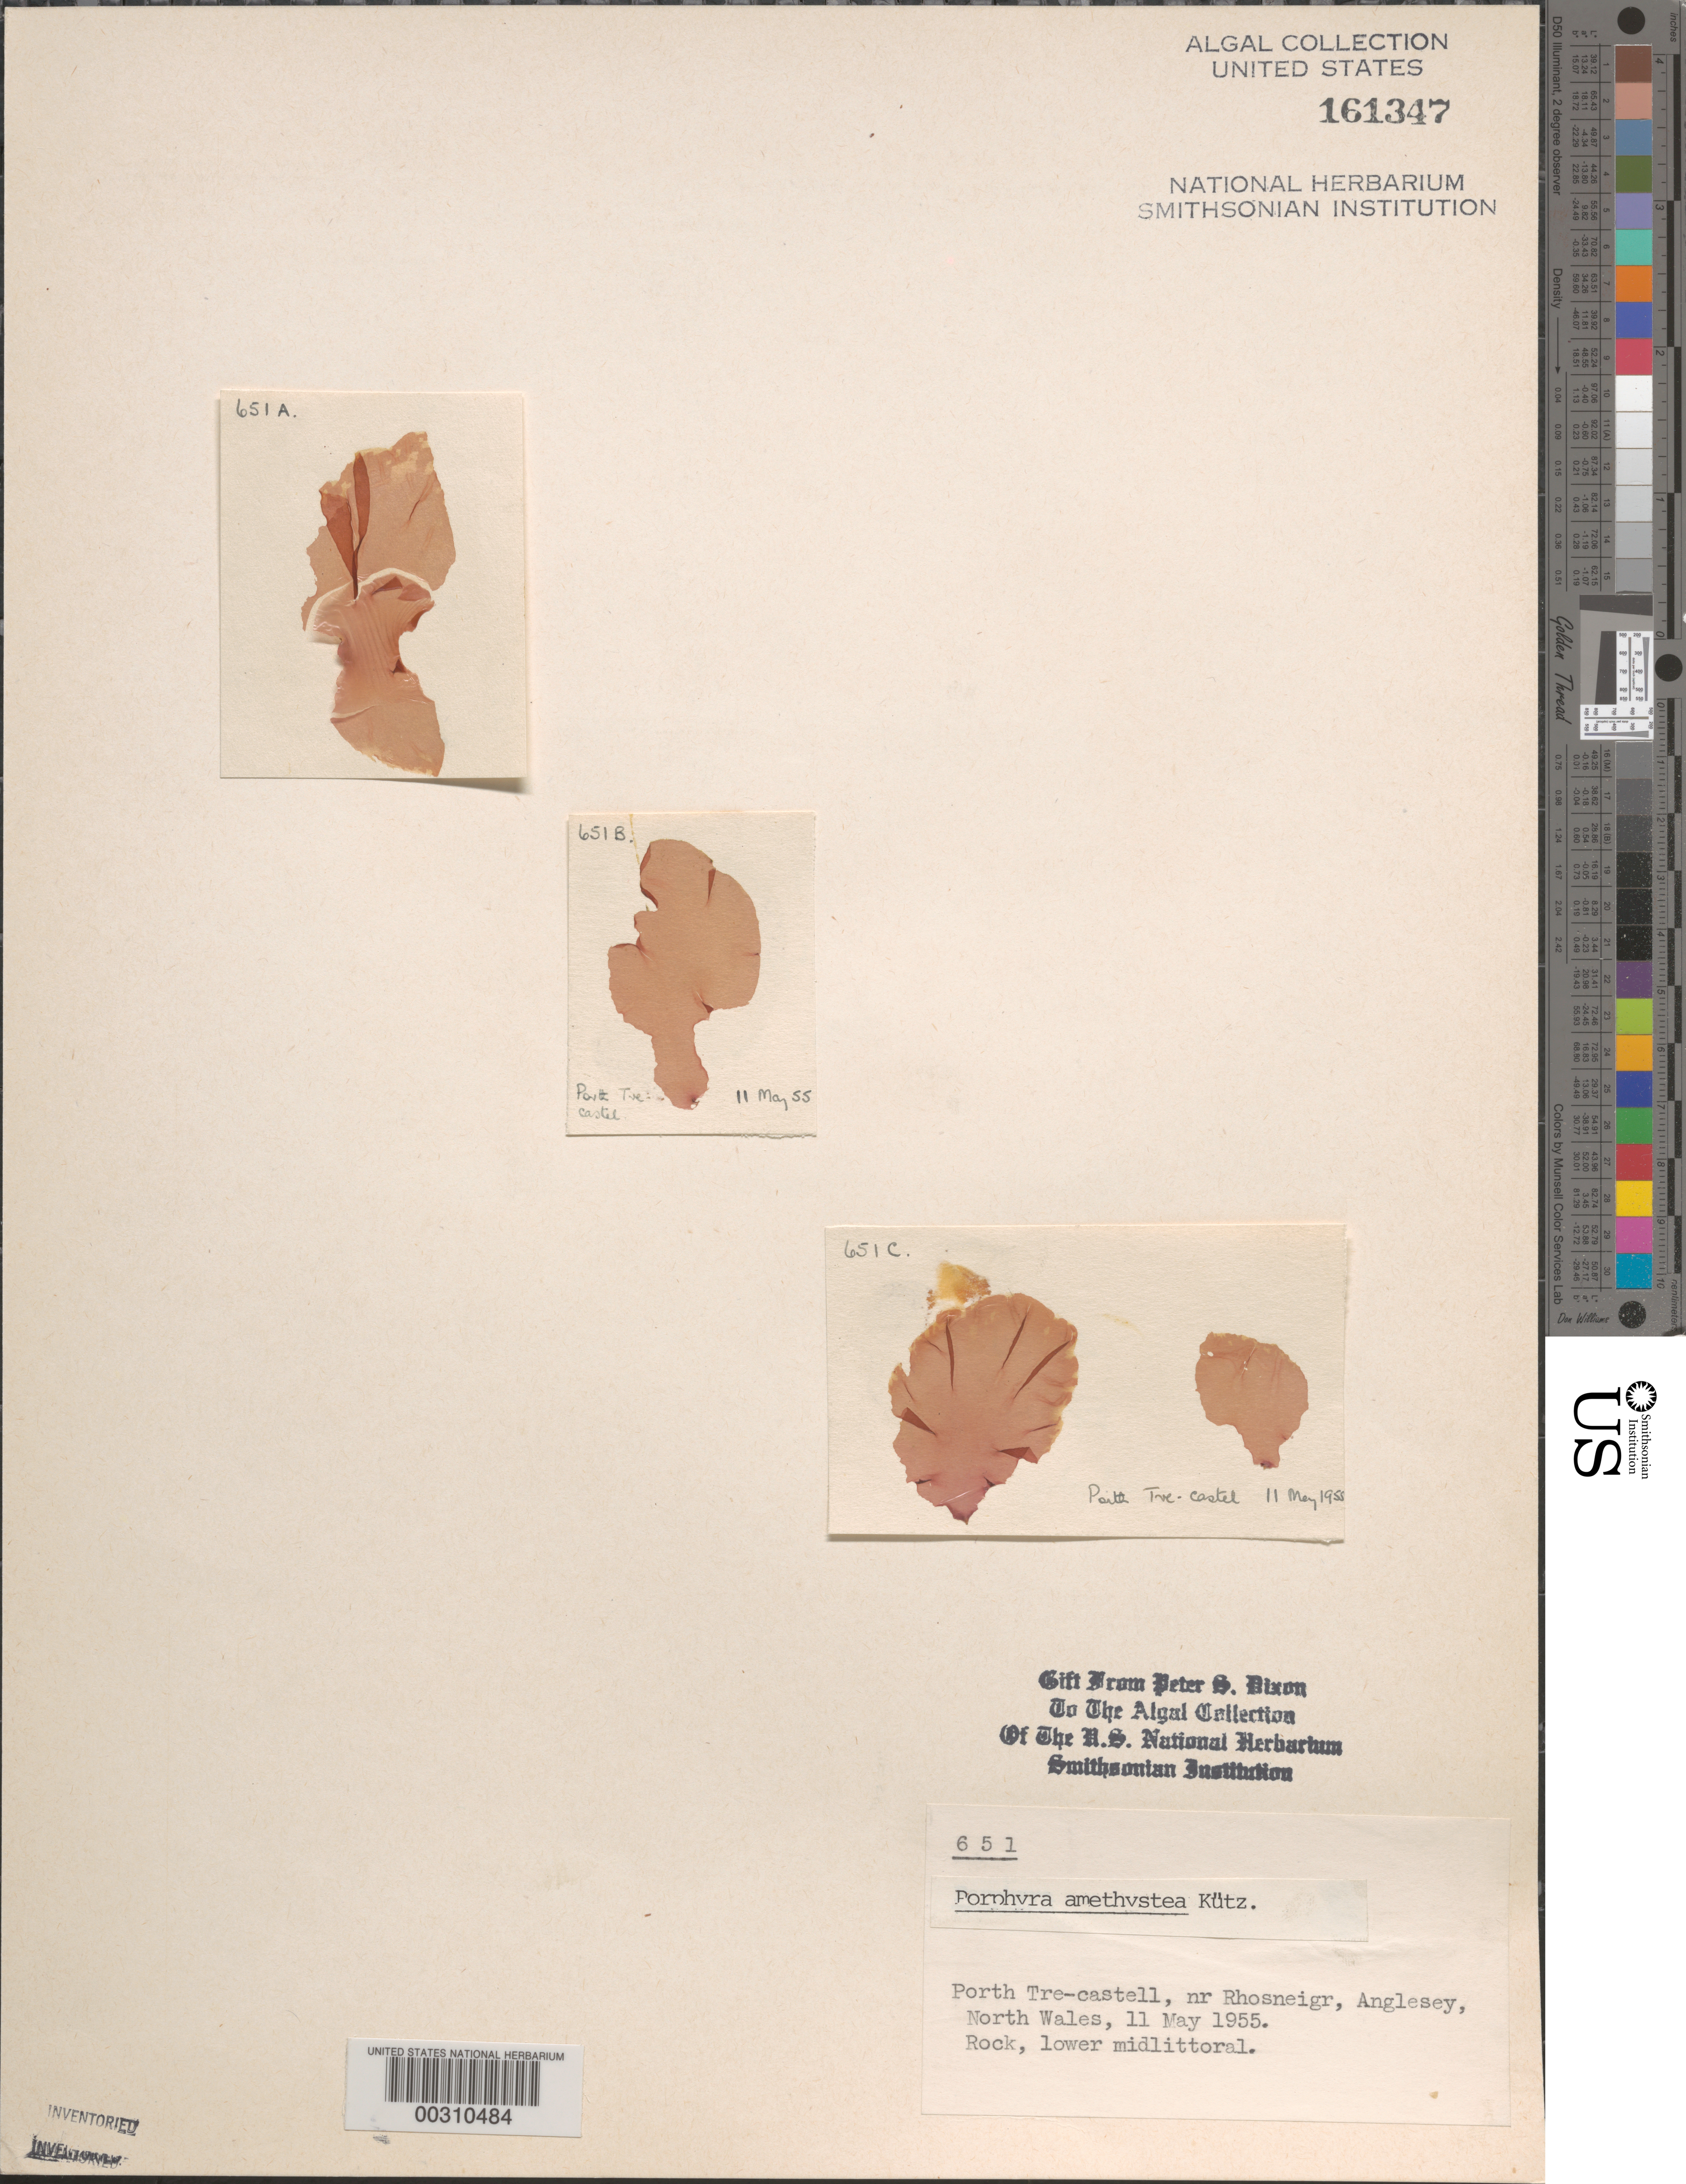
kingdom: Plantae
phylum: Rhodophyta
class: Bangiophyceae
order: Bangiales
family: Bangiaceae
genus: Porphyra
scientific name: Porphyra purpurea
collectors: P. S. Dixon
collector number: PSD 651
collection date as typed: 11 May 1955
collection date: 1955-05-11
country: United Kingdom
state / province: Wales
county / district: Gwynedd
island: Anglesey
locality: Porth Tre-castell, near Rhosneigr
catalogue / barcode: US 161347